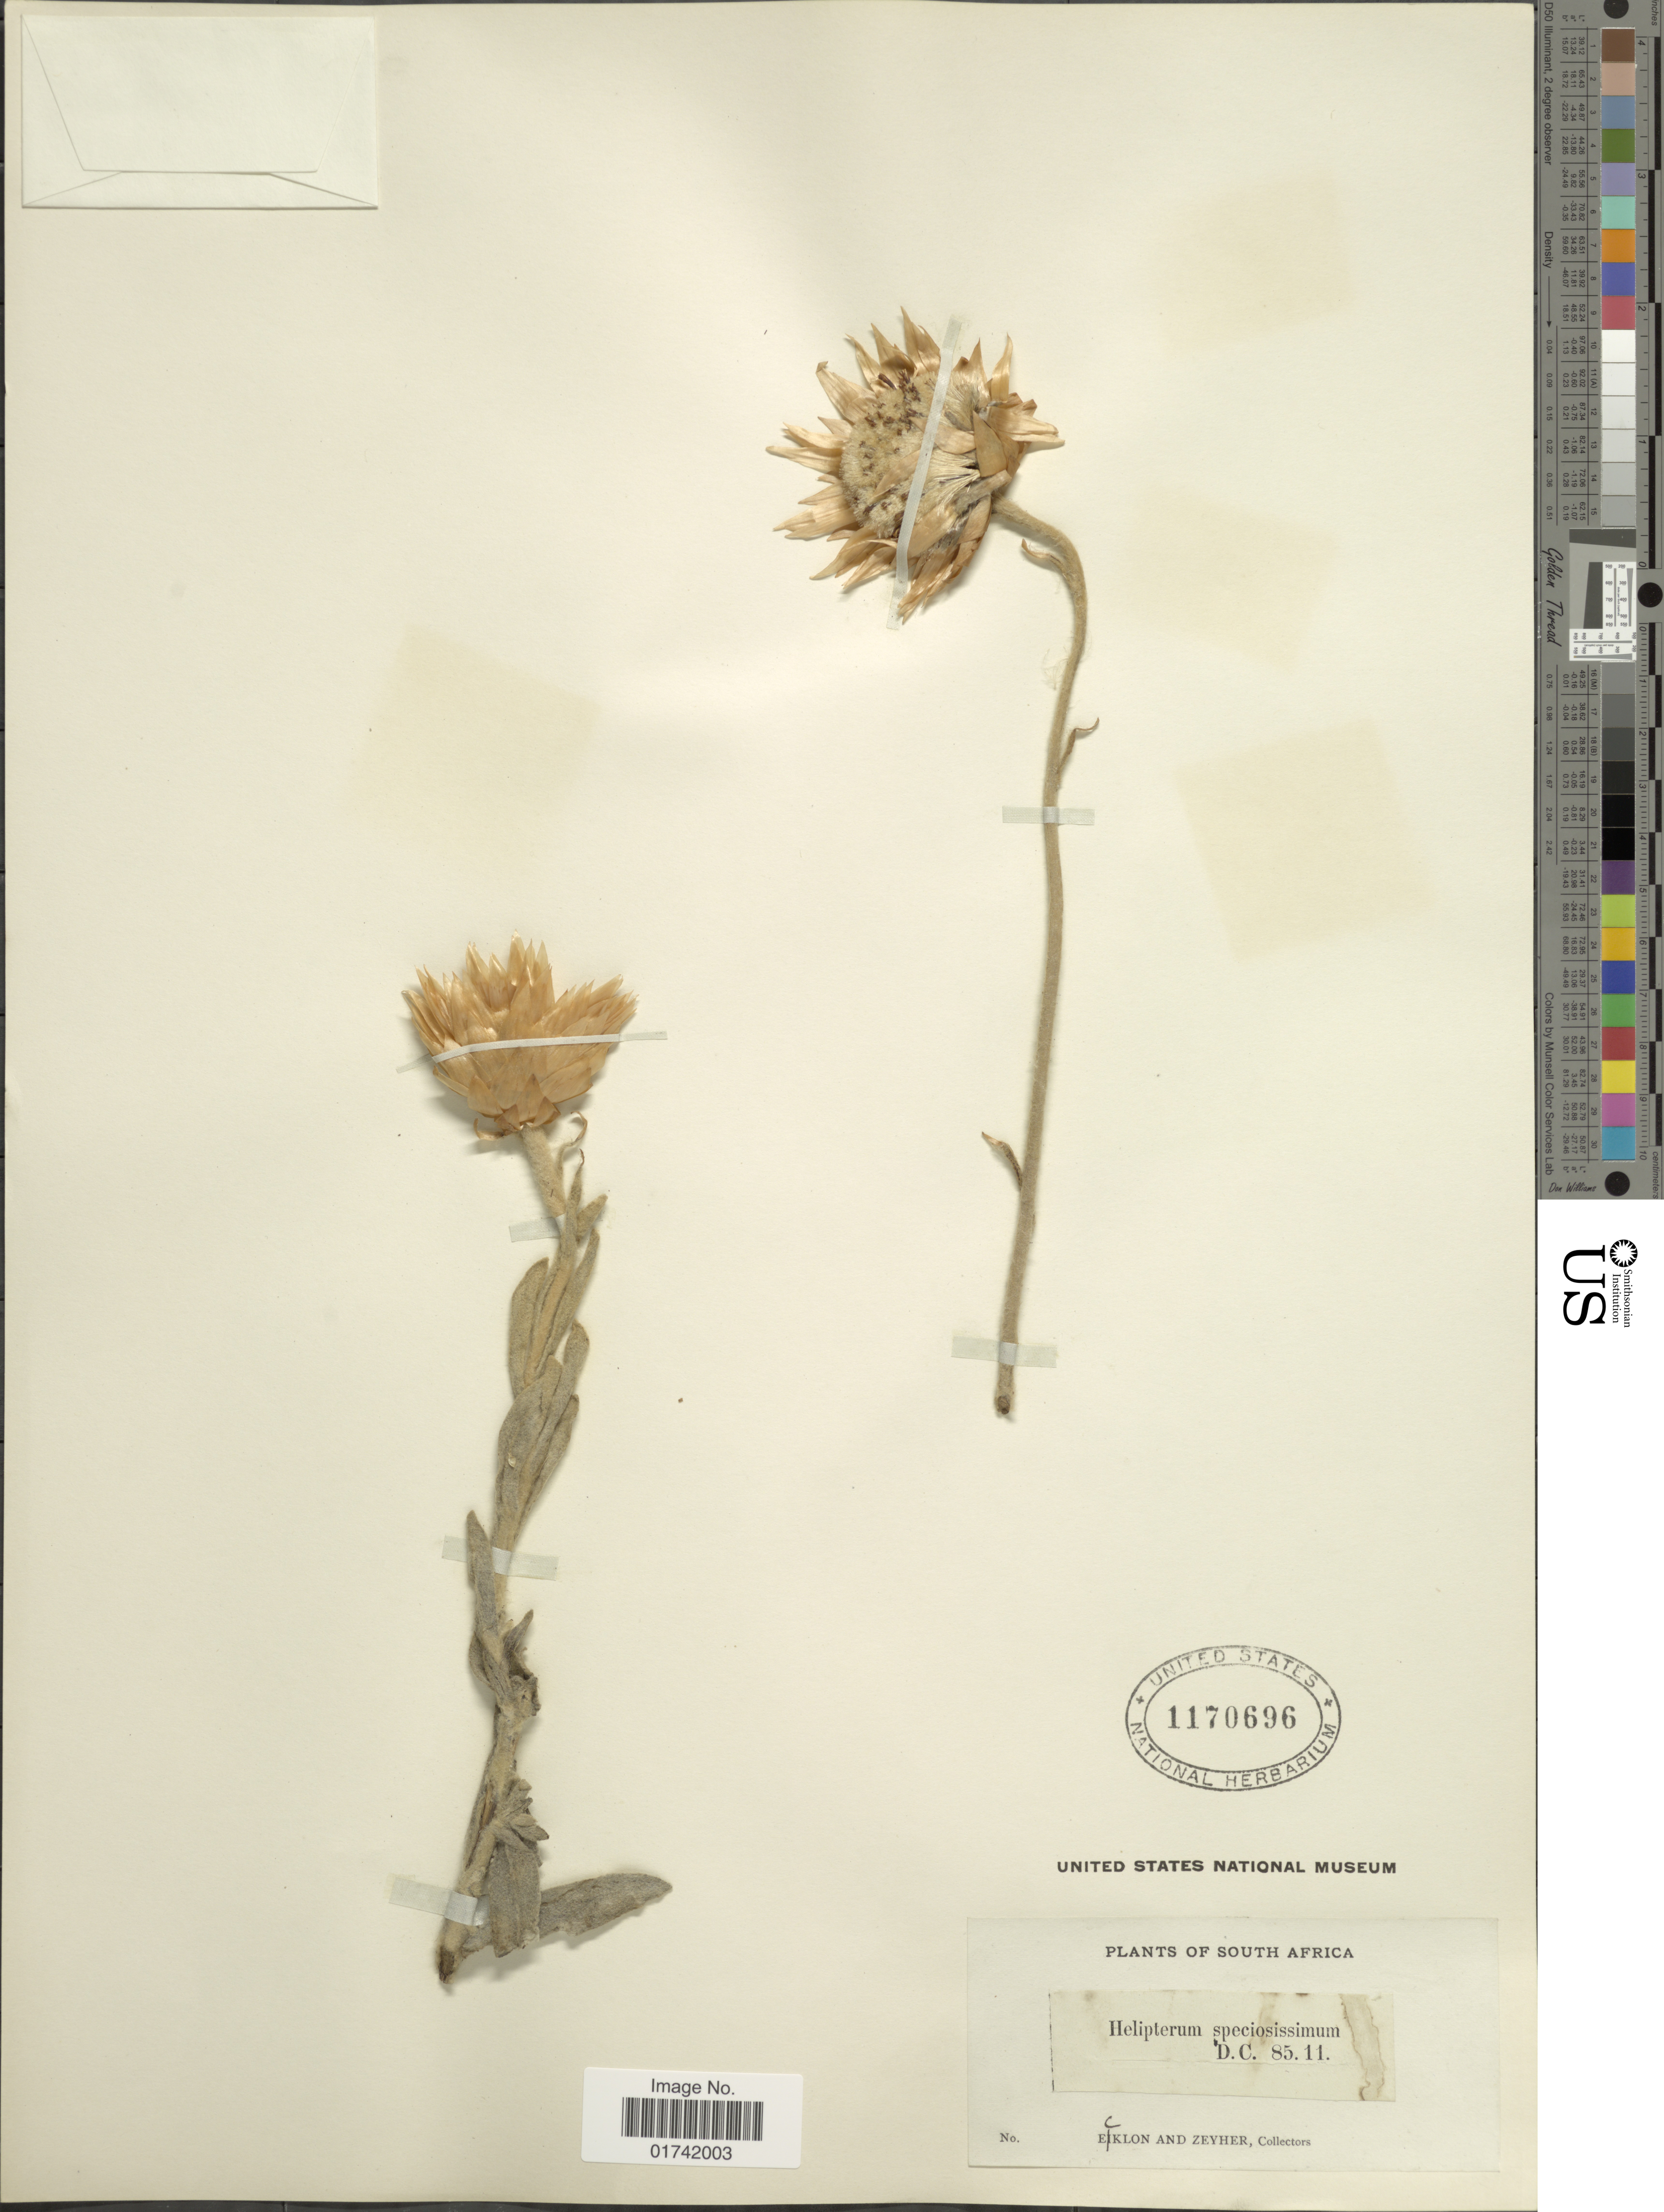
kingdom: Plantae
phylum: Tracheophyta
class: Magnoliopsida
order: Asterales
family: Asteraceae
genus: Helipterum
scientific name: Helipterum speciosissimum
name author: DC.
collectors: -. Ecklon & -. Zeyher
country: South Africa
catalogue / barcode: US 1170696